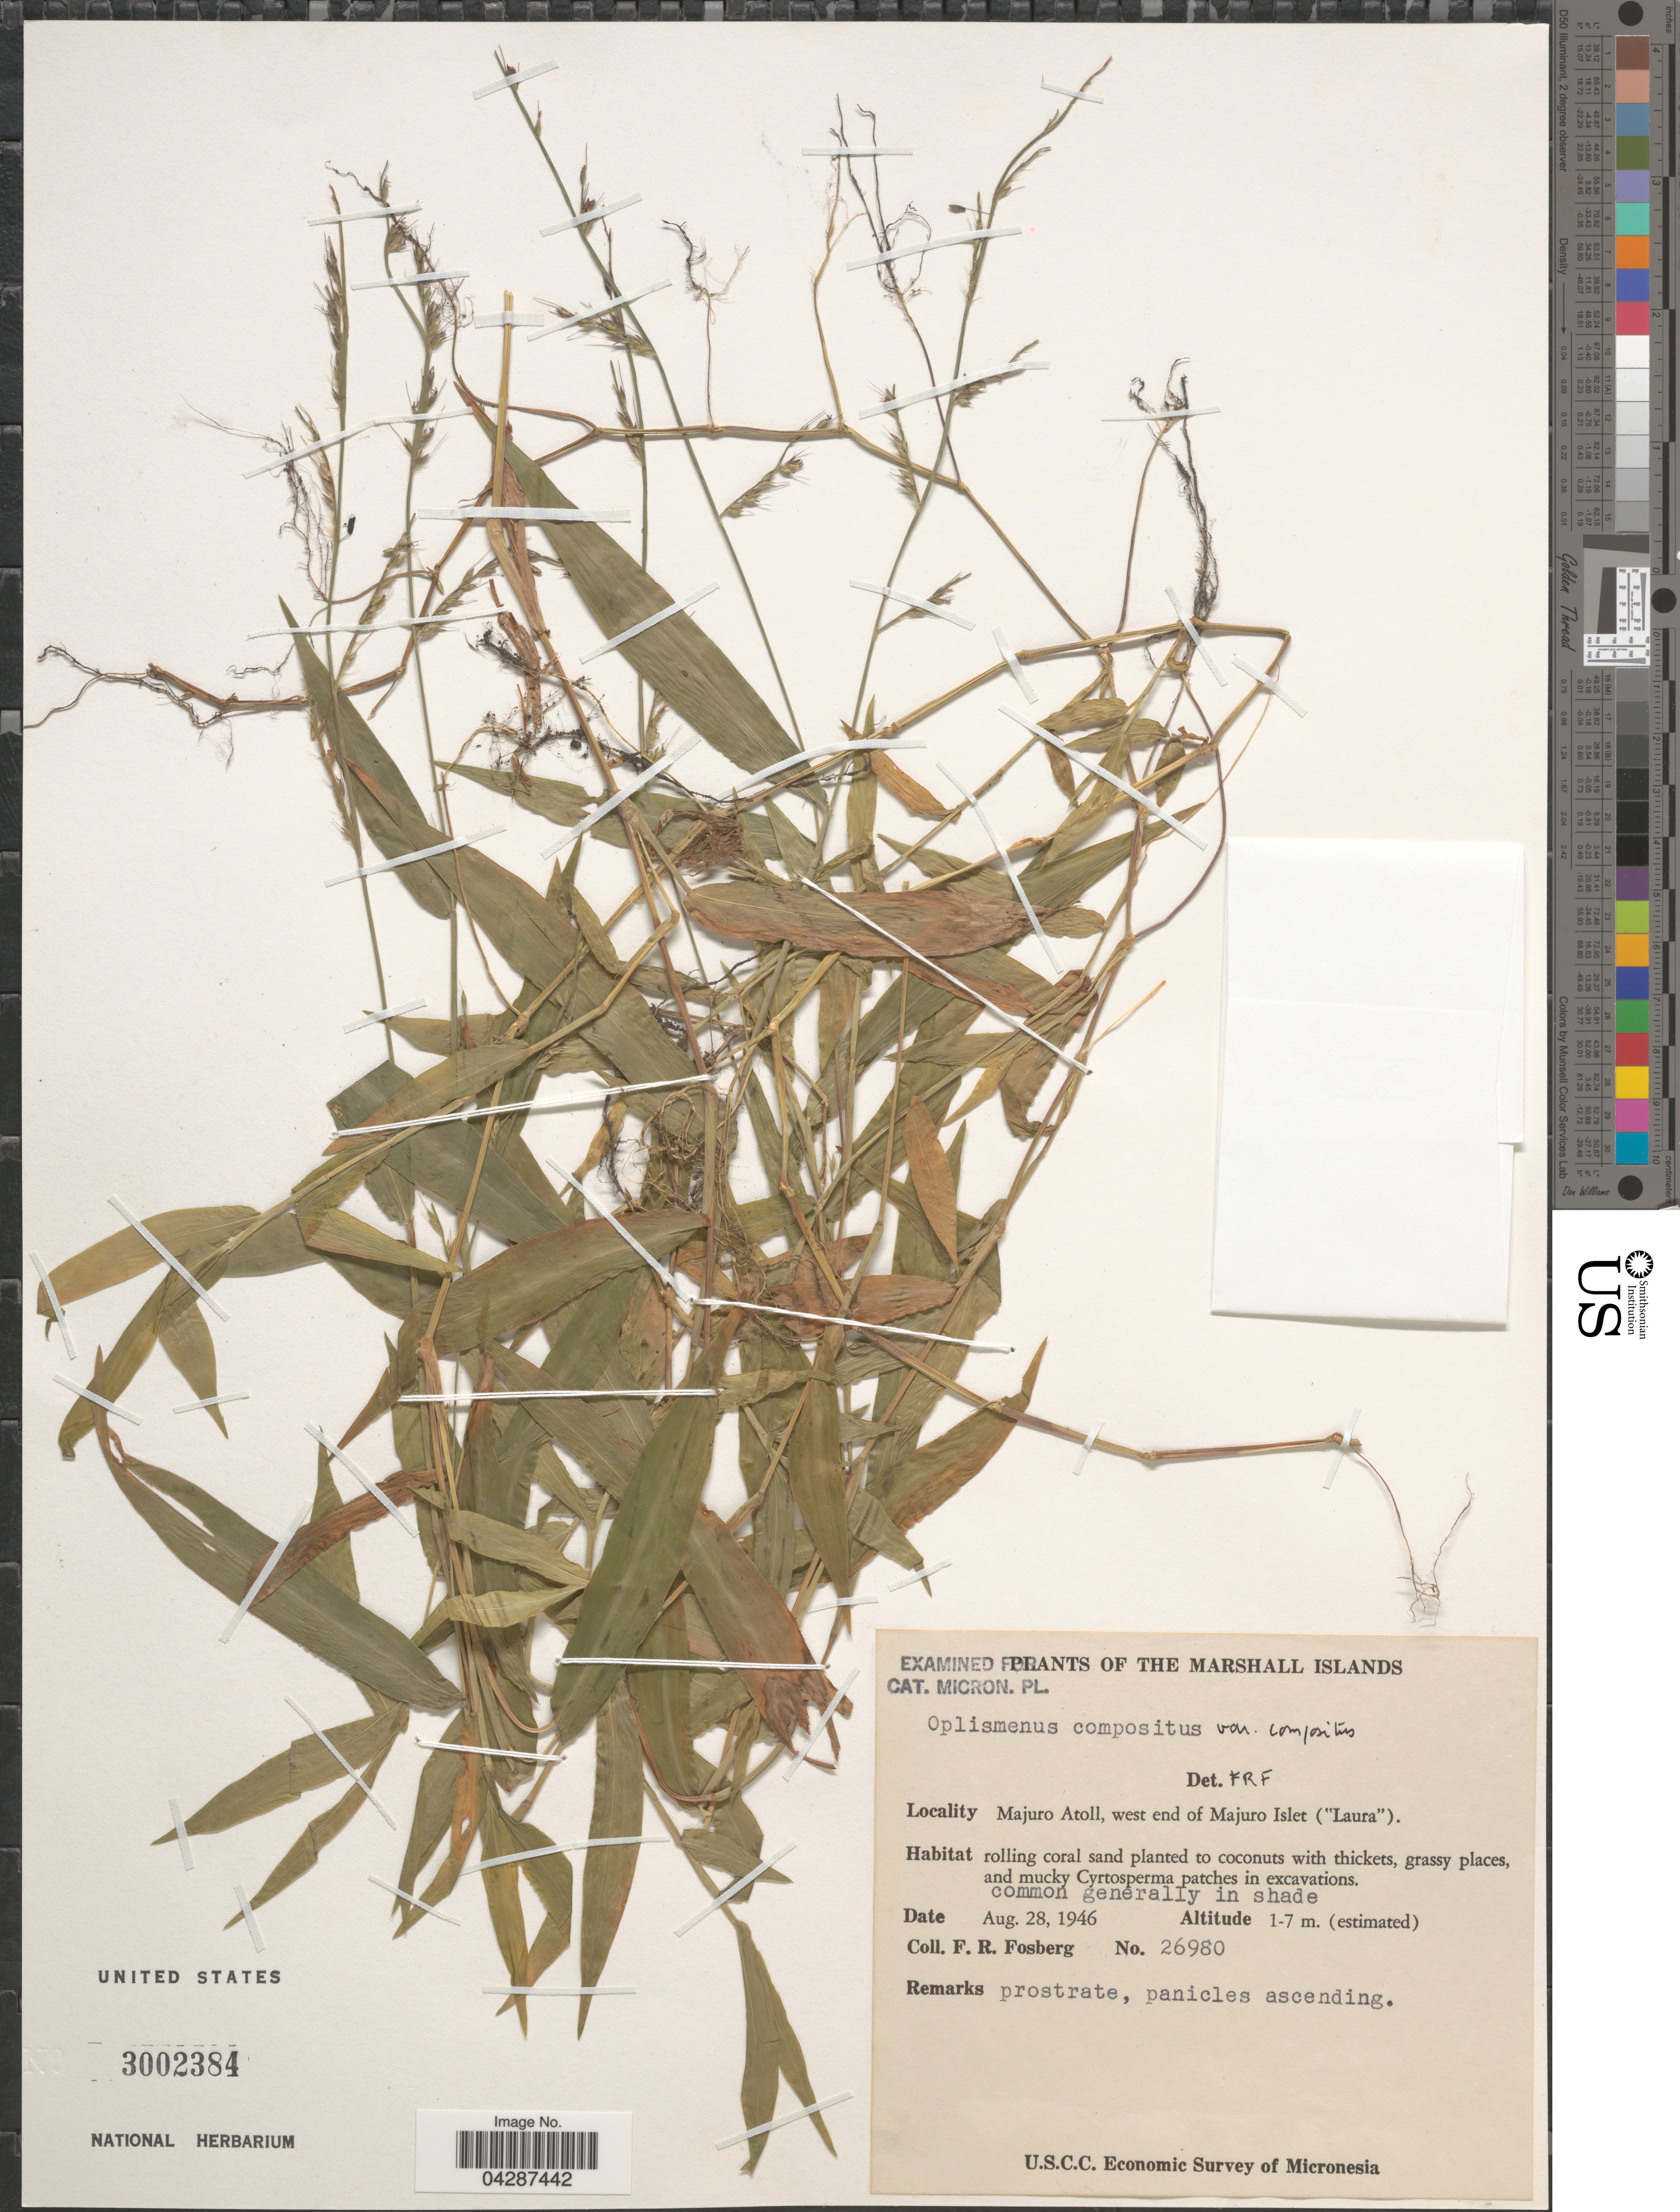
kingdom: Plantae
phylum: Tracheophyta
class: Liliopsida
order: Poales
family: Poaceae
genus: Oplismenus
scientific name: Oplismenus compositus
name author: (L.) P. Beauv.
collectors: F. R. Fosberg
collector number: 26980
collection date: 1946-08-28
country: Marshall Islands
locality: The Marshall Islands. Majuro Atoll, west end of Majuro Islet ("Laura"). Common generally in shade. U.S.C.C. Economic Survey of Micronesia.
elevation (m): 1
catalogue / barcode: US 3002384